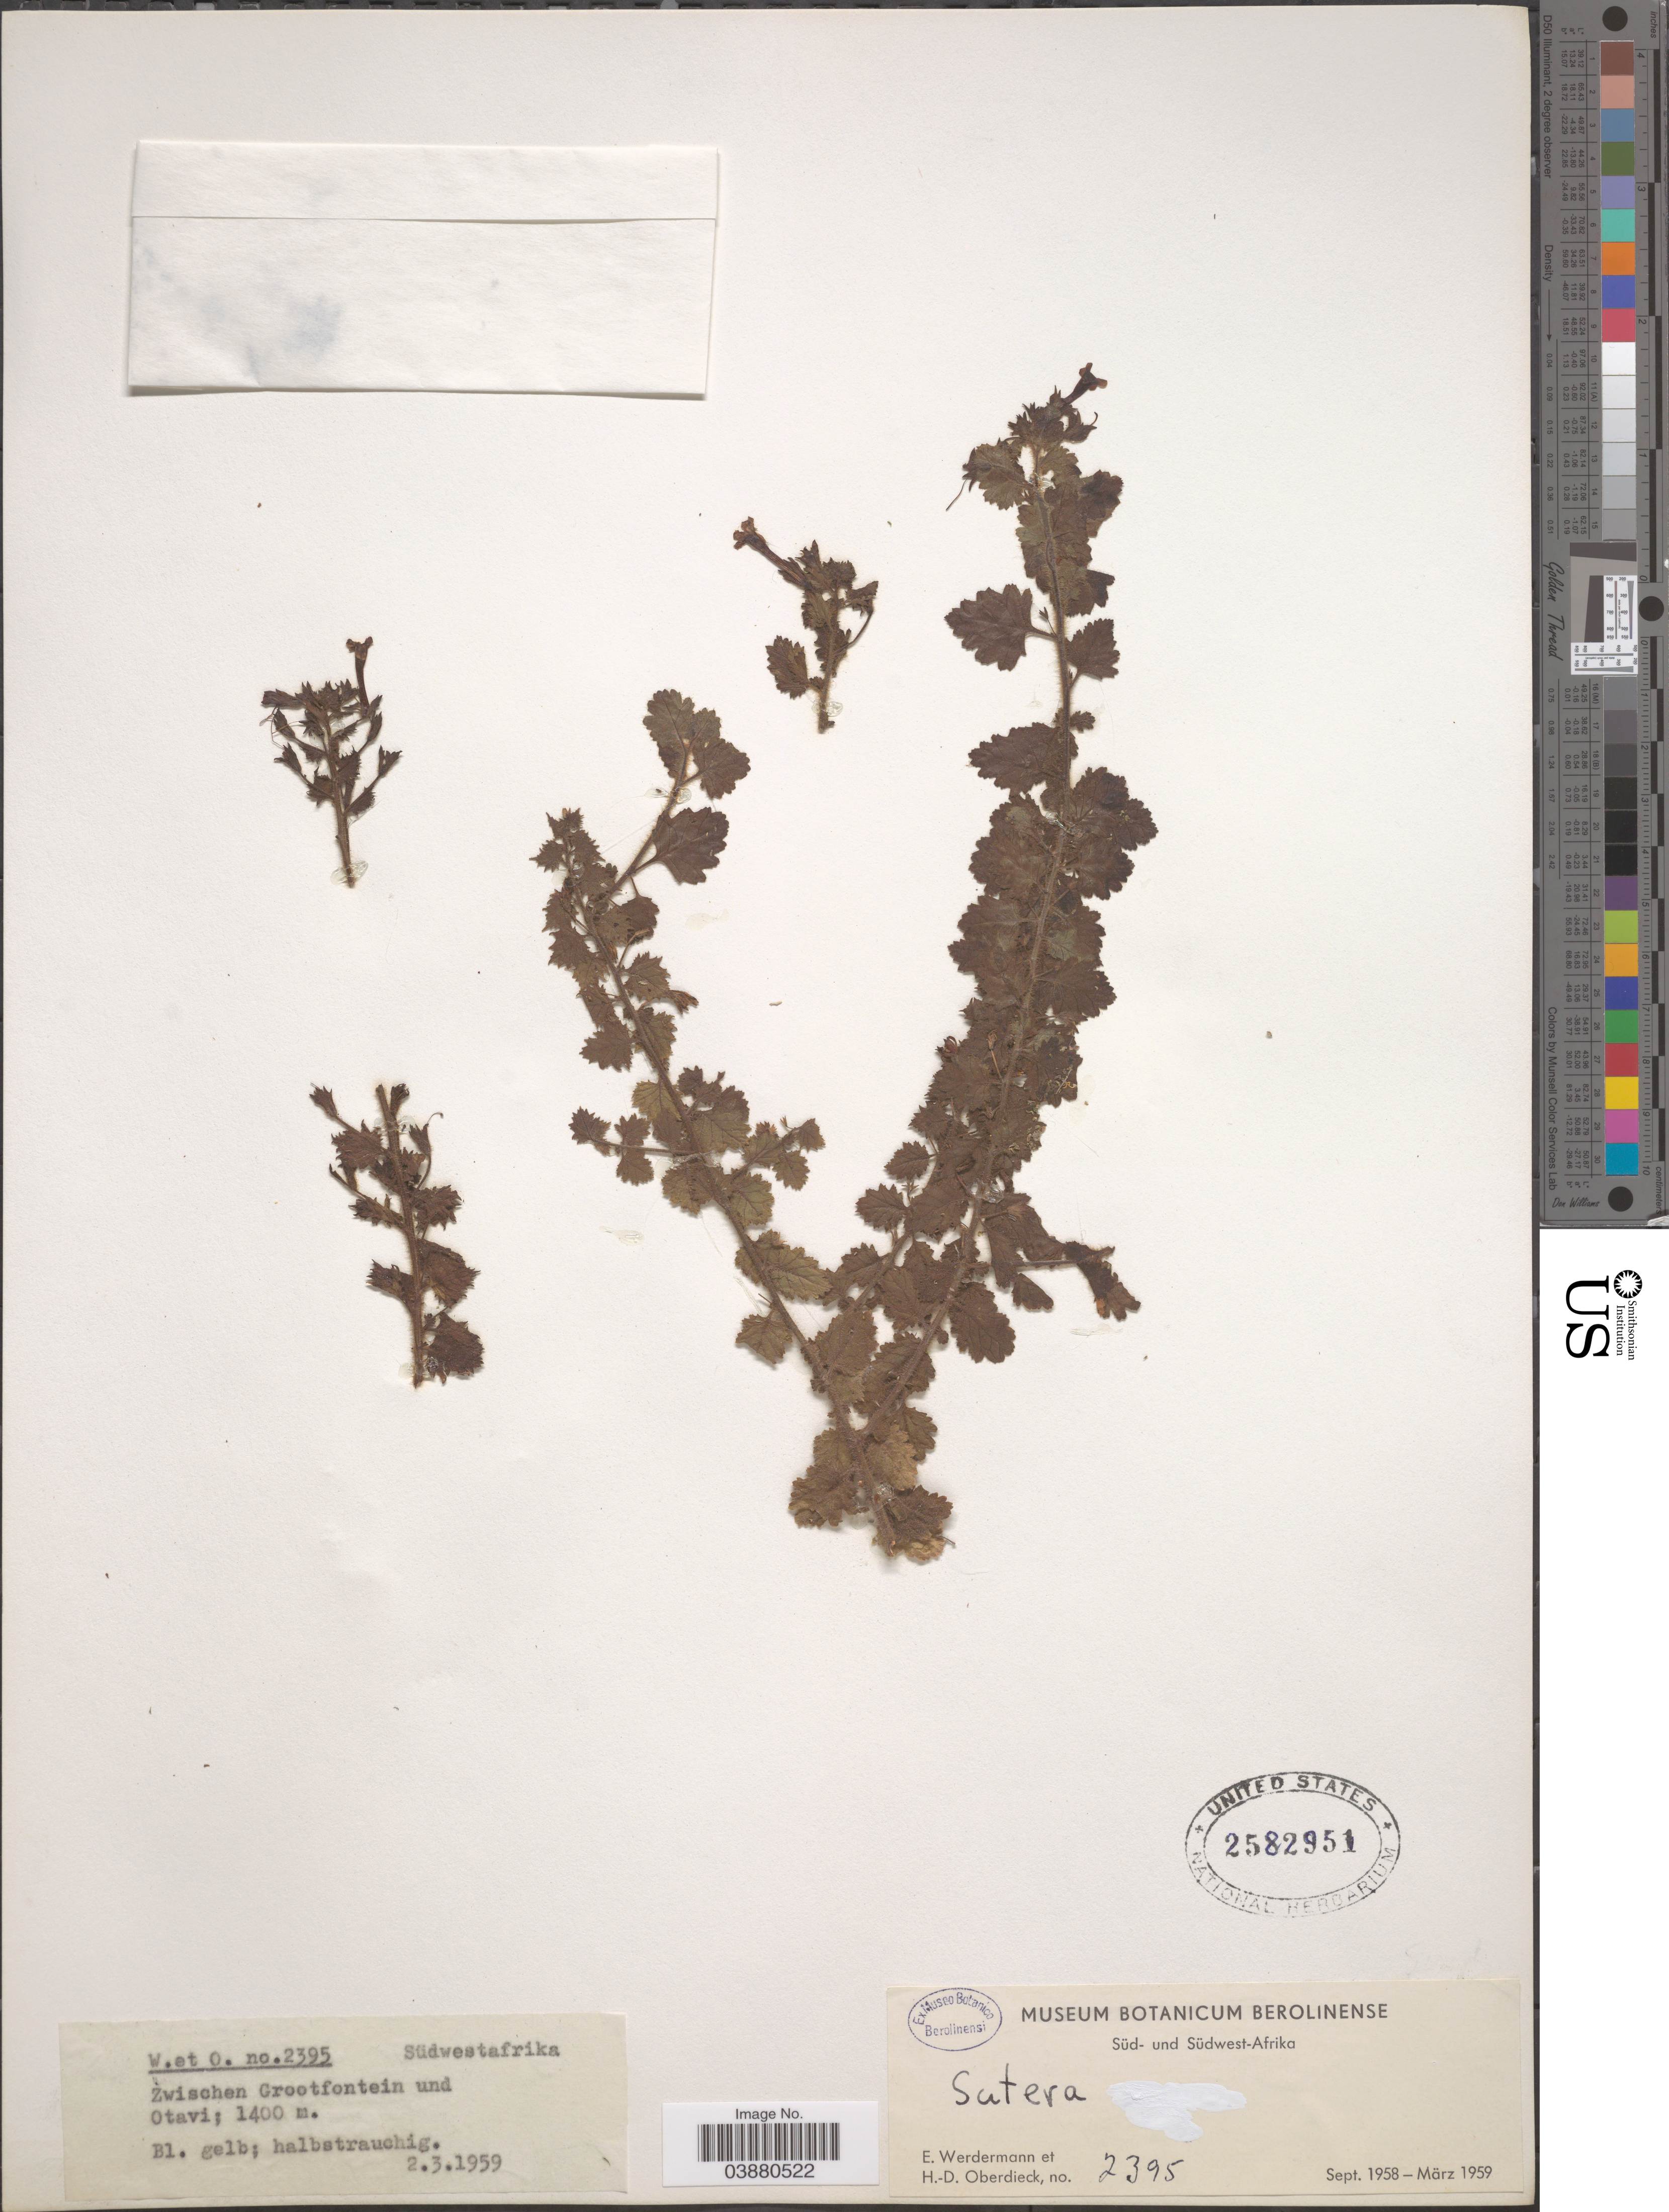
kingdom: Plantae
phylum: Tracheophyta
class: Magnoliopsida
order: Lamiales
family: Scrophulariaceae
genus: Sutera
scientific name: Sutera sp.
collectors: E. Werdermann & H. Oberdieck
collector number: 2395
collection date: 1959-03-02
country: Namibia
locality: Südwestafrika. Zwischen Grootfontein und Otavi.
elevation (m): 1400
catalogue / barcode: US 2582951